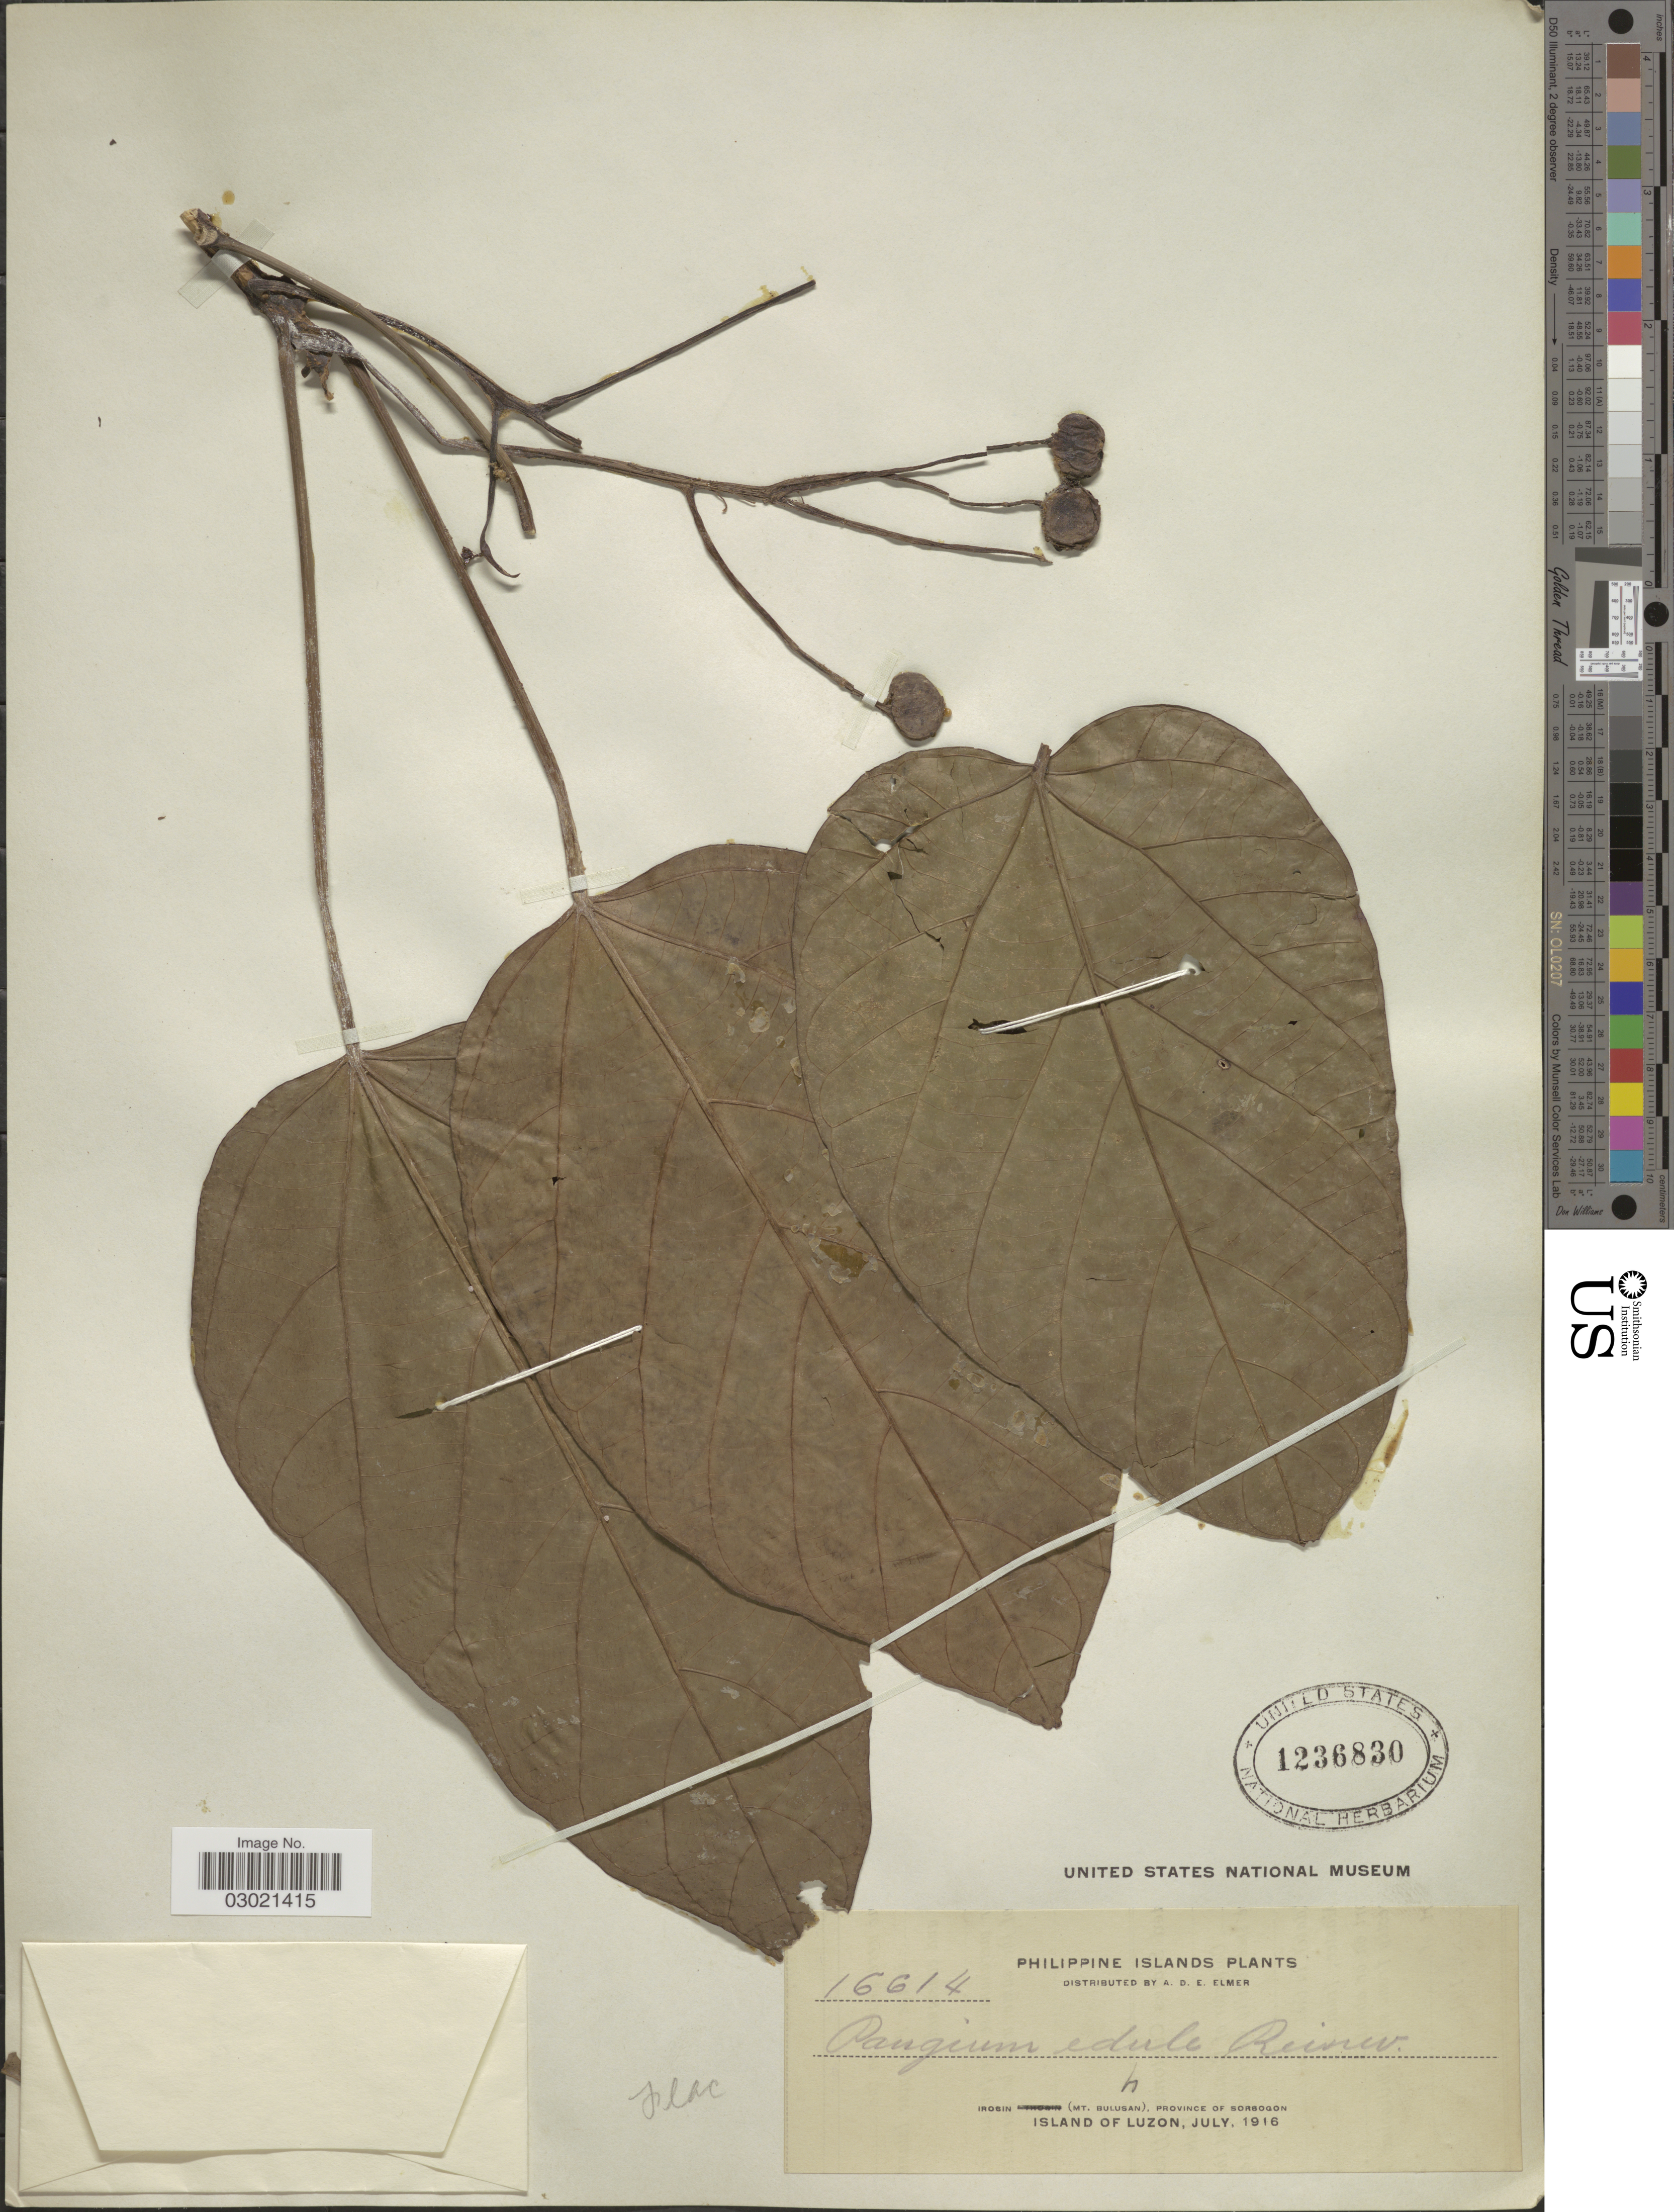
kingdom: Plantae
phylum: Tracheophyta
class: Magnoliopsida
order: Malpighiales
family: Achariaceae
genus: Pangium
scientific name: Pangium edule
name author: Reinw.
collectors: A. D. E. Elmer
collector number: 16614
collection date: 1916-07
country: Philippines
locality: Irosin (Mt. Bulusan), Province of Sorsogon, Island of Luzon.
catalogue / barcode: US 1236830